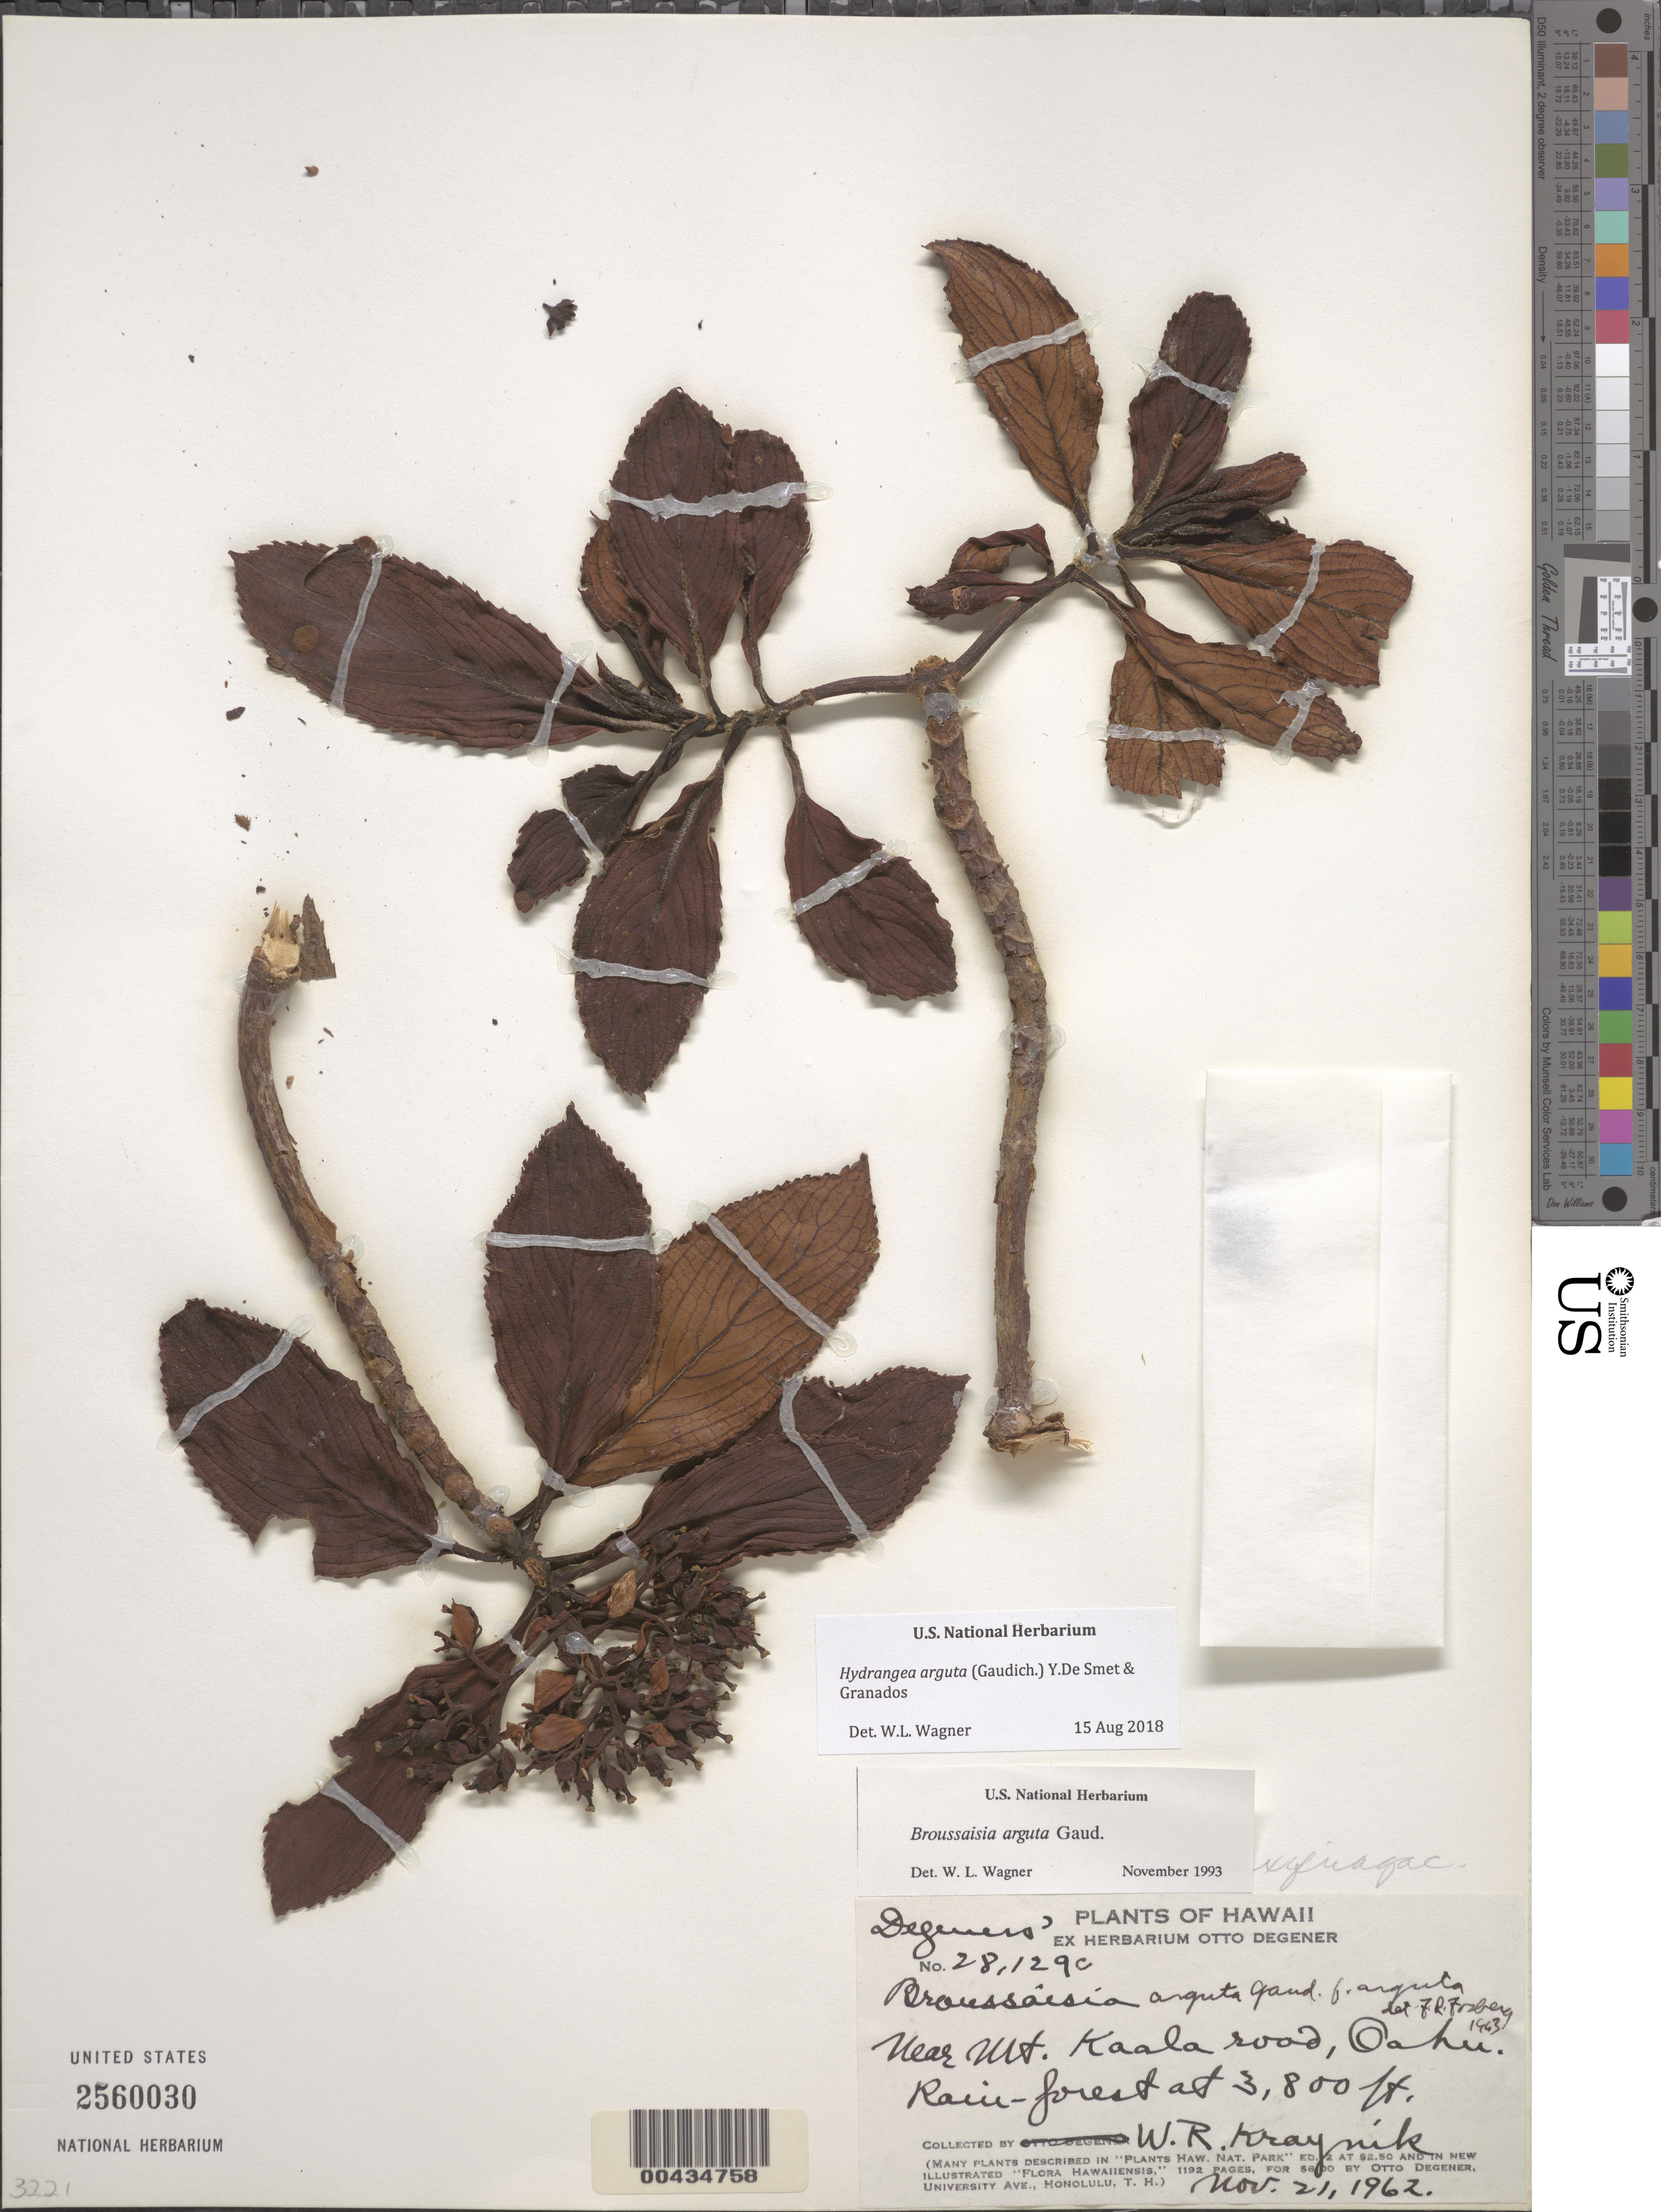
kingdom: Plantae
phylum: Tracheophyta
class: Magnoliopsida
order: Cornales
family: Hydrangeaceae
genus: Hydrangea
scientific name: Hydrangea arguta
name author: (Gaudich.) Y. De Smet & C. Granados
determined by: Wagner, W. L., (BOT), Smithsonian Institution - National Museum of Natural History (UNITED STATES)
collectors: W. Kraynik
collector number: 28129c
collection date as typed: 21 Nov 1962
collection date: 1962-11-21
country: United States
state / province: Hawaii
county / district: Honolulu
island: Oahu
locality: Near Mt. Kaala road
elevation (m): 1158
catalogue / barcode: US 2560030